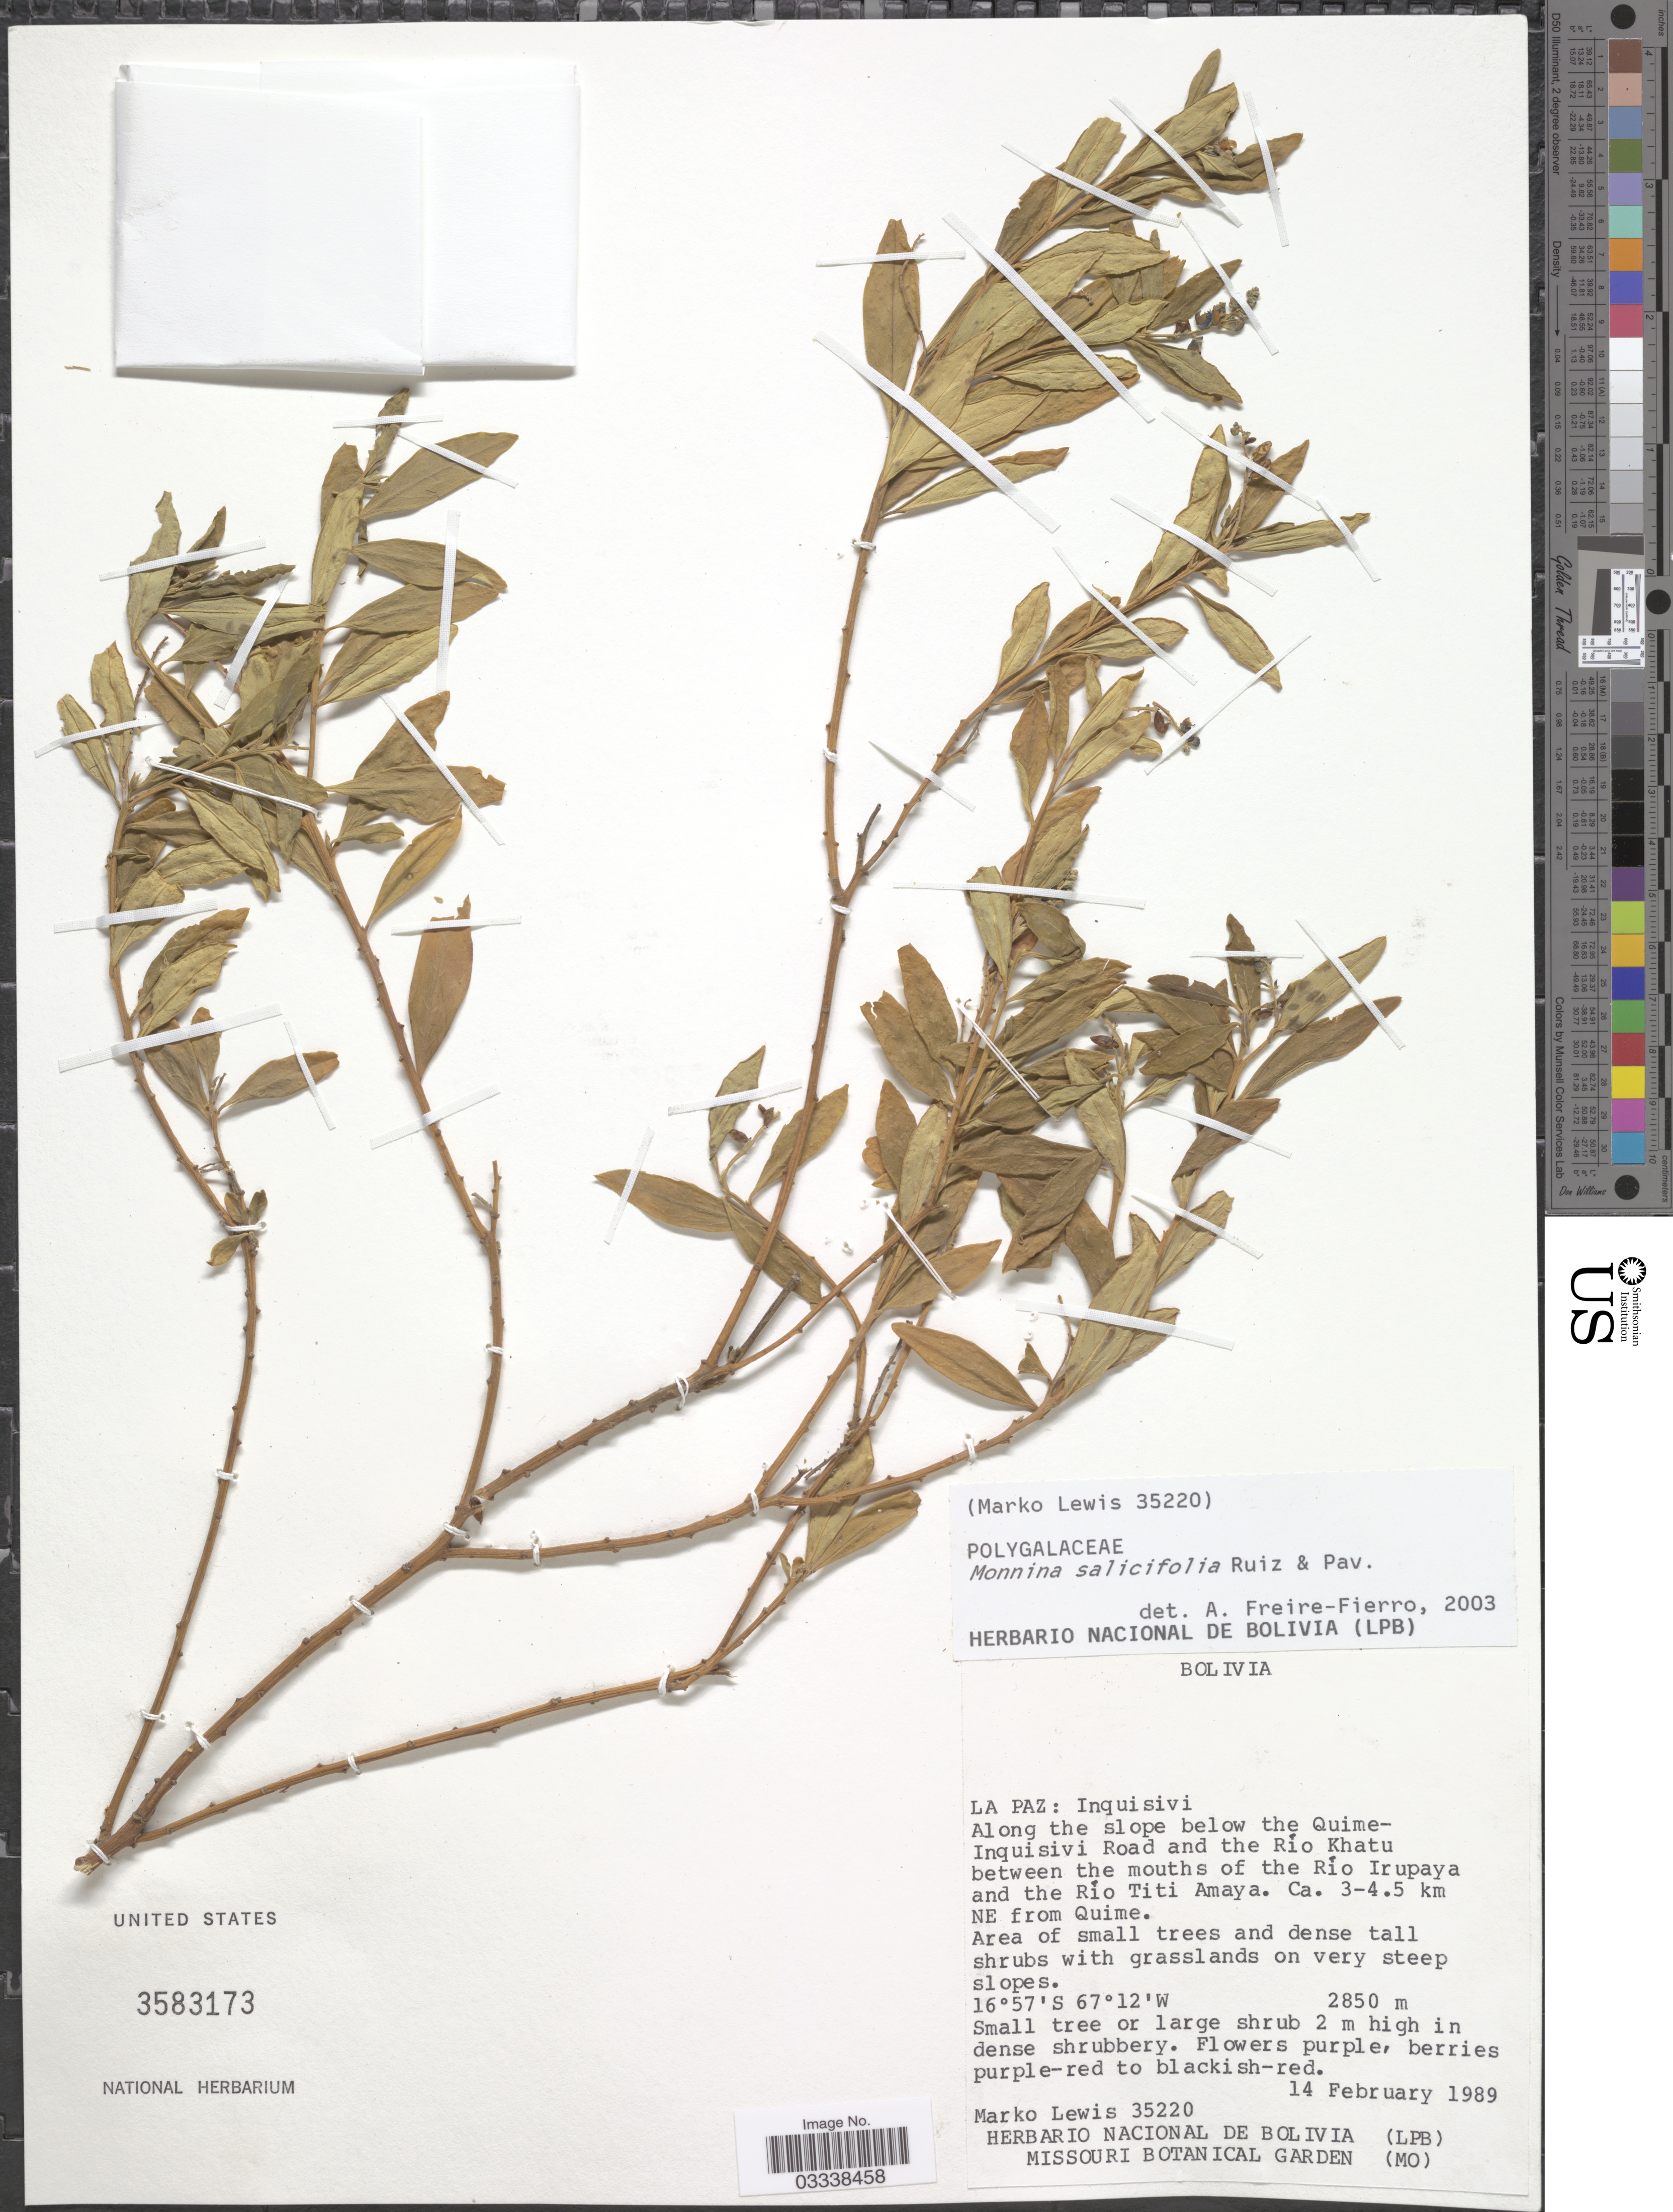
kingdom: Plantae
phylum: Tracheophyta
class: Magnoliopsida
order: Fabales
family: Polygalaceae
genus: Monnina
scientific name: Monnina salicifolia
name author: Ruiz & Pav.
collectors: M. A. Lewis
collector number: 35220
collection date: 1989-02-14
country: Bolivia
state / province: La Paz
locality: Inquisivi. Along the slope below the Quime-Inquisivi Road and the Río Khatu between the mouths of the Río Irupaya and the Río Titi Amaya. Ca. 3-4.5 km NE from Quime.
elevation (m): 2850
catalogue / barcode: US 3583173